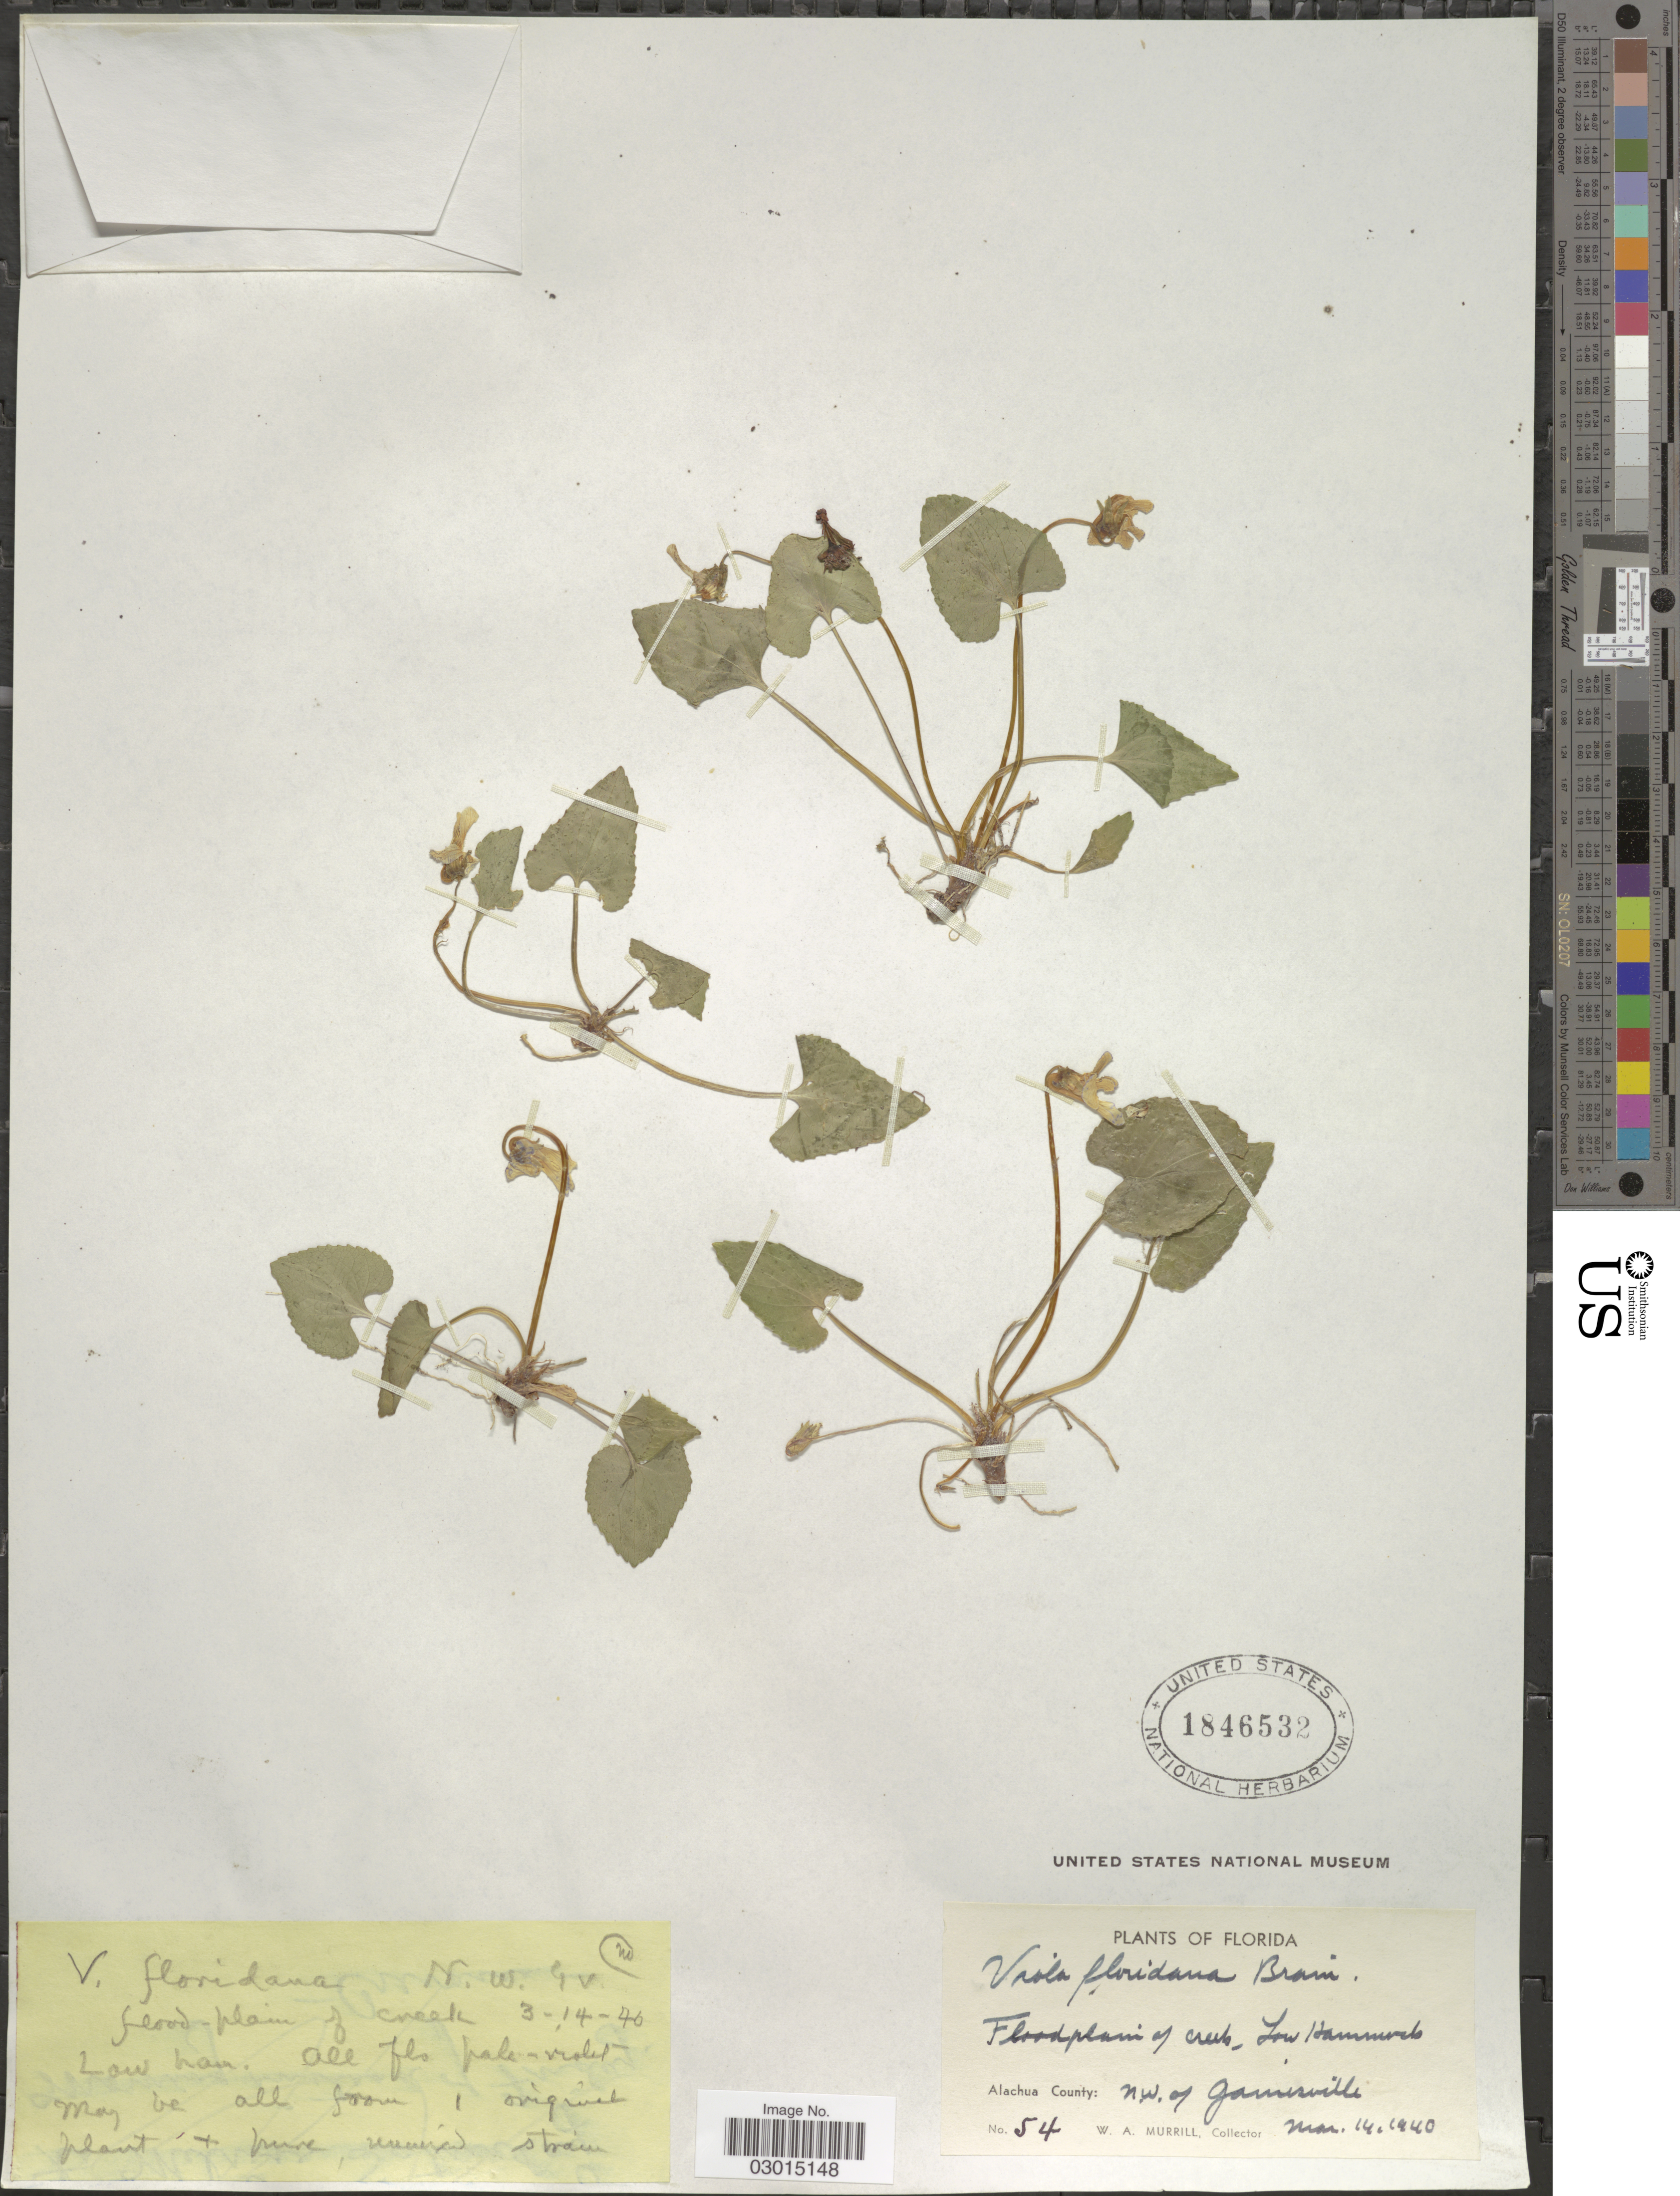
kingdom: Plantae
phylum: Tracheophyta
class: Magnoliopsida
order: Malpighiales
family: Violaceae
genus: Viola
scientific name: Viola floridana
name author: Brainerd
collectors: W. A. Murrill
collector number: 54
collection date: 1940-03-14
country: United States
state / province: Florida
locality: Floodplain of creek, Low Hammocks. Alachua County: N.W. of Gainesville.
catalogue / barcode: US 1846532